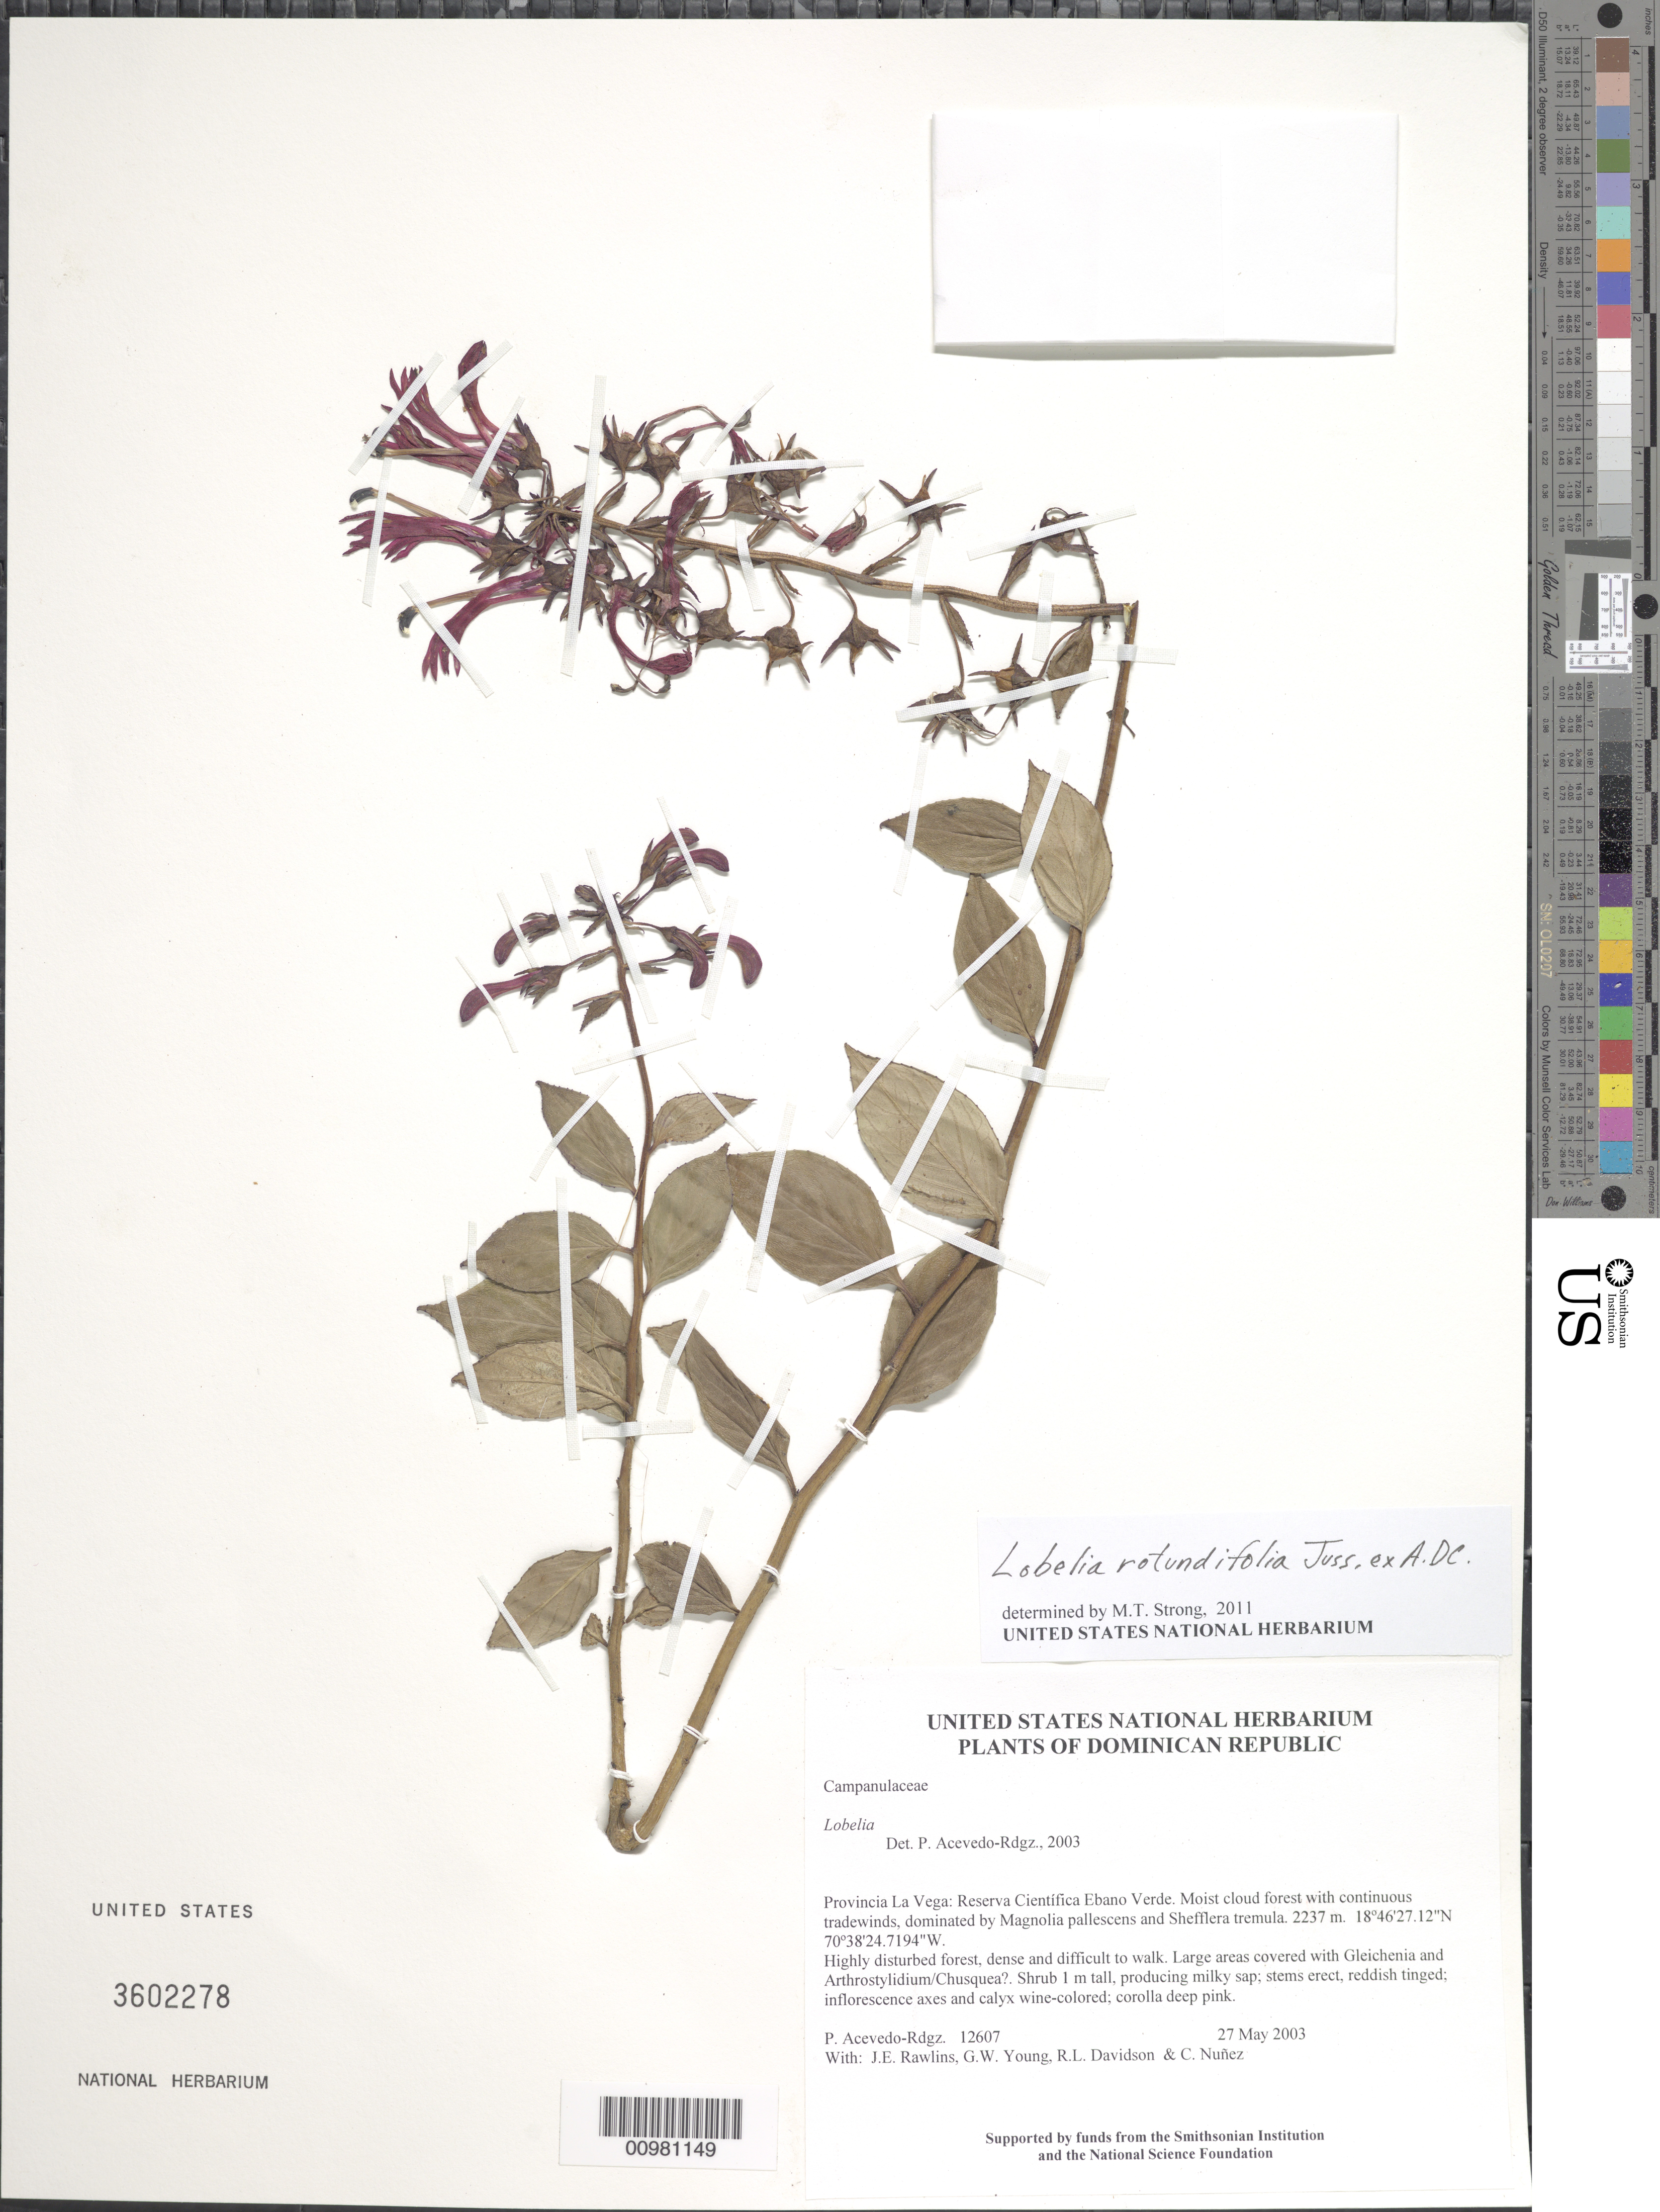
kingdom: Plantae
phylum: Tracheophyta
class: Magnoliopsida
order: Asterales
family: Campanulaceae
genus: Lobelia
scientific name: Lobelia rotundifolia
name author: Juss. ex A. DC.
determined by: Strong, M. T., (US), Smithsonian Institution - National Museum of Natural History (UNITED STATES)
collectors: P. Acevedo-Rodr., J. Rawlins, G. Young, R. Davidson & C. Nunez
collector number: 12607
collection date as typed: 27 May 2003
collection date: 2003-05-27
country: Dominican Republic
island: Hispaniola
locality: Provincia La Vega: Reserva Científica Ebano Verde. Moist cloud forest with continuous tradewinds, dominated by Magnolia pallescens and Shefflera tremula.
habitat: Highly disturbed forest, dense and difficult to walk. Large areas covered with Gleichenia and Arthrostylidium/Chusquea?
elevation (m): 2237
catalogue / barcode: US 3602278